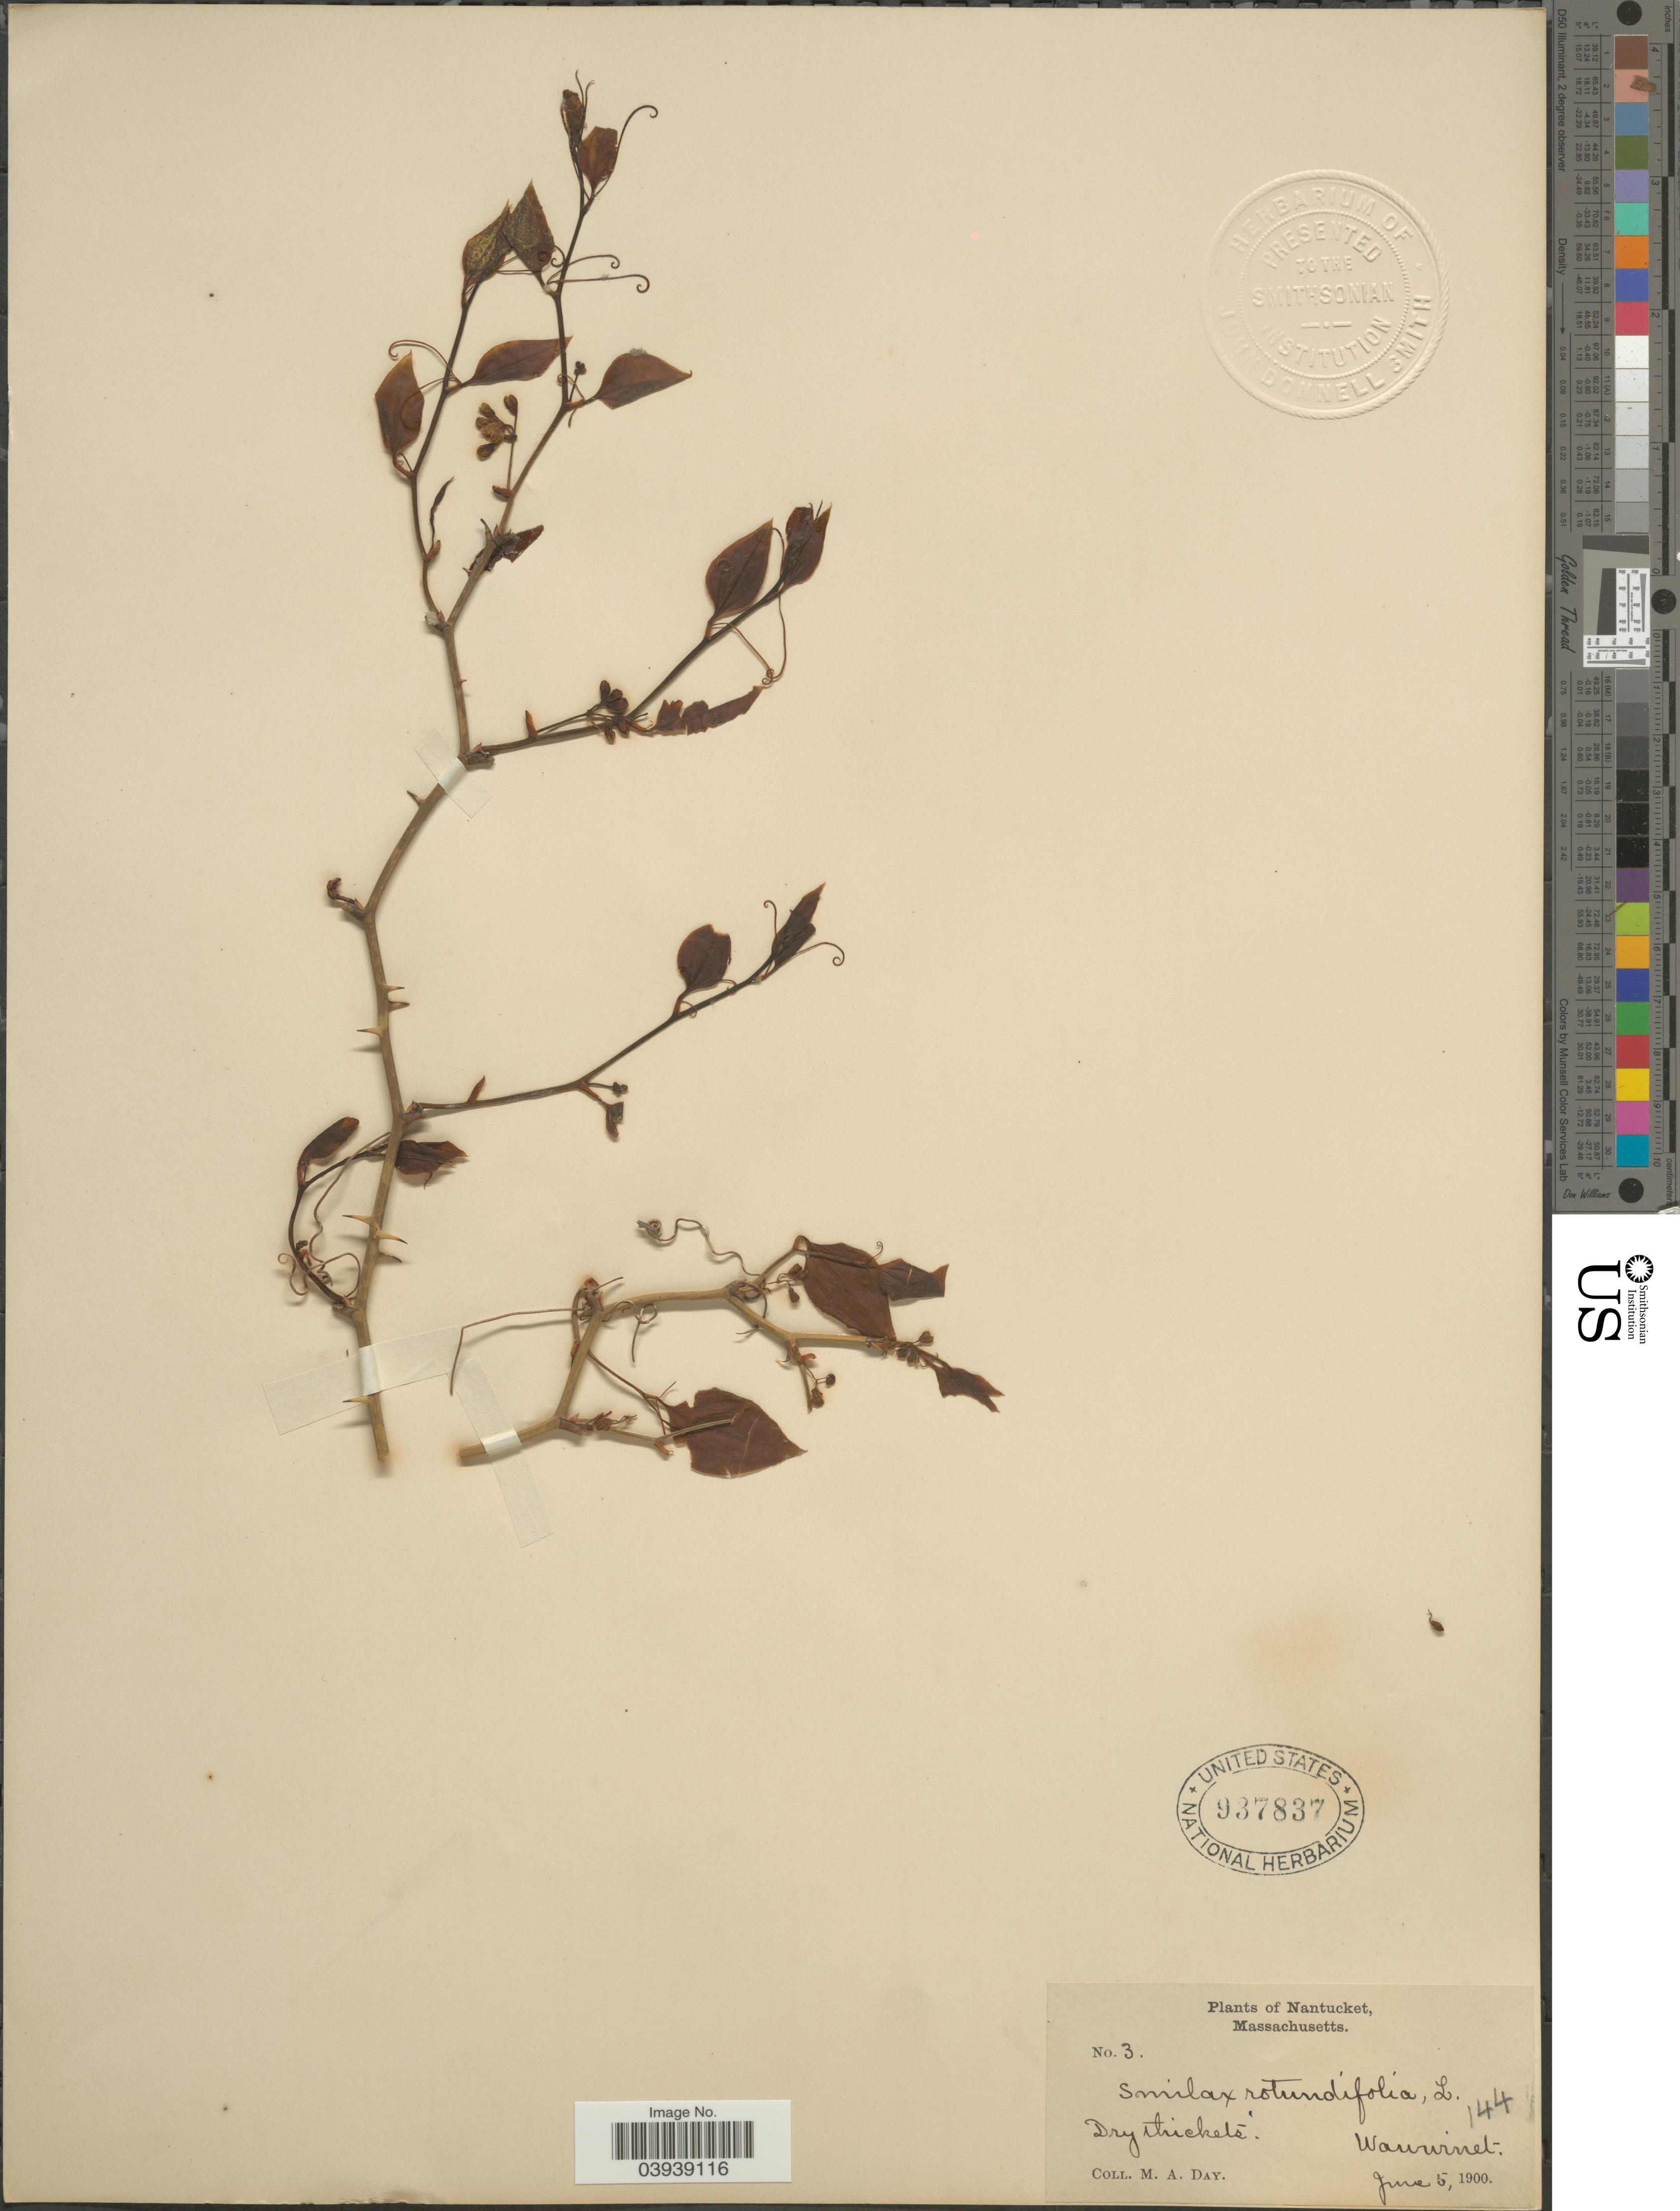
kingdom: Plantae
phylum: Tracheophyta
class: Liliopsida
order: Liliales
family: Smilacaceae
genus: Smilax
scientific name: Smilax rotundifolia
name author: L.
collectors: M. Day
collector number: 3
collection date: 1900-06-05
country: United States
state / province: Massachusetts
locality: Nantucket. Dry thickets. Wauwinet.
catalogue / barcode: US 937837